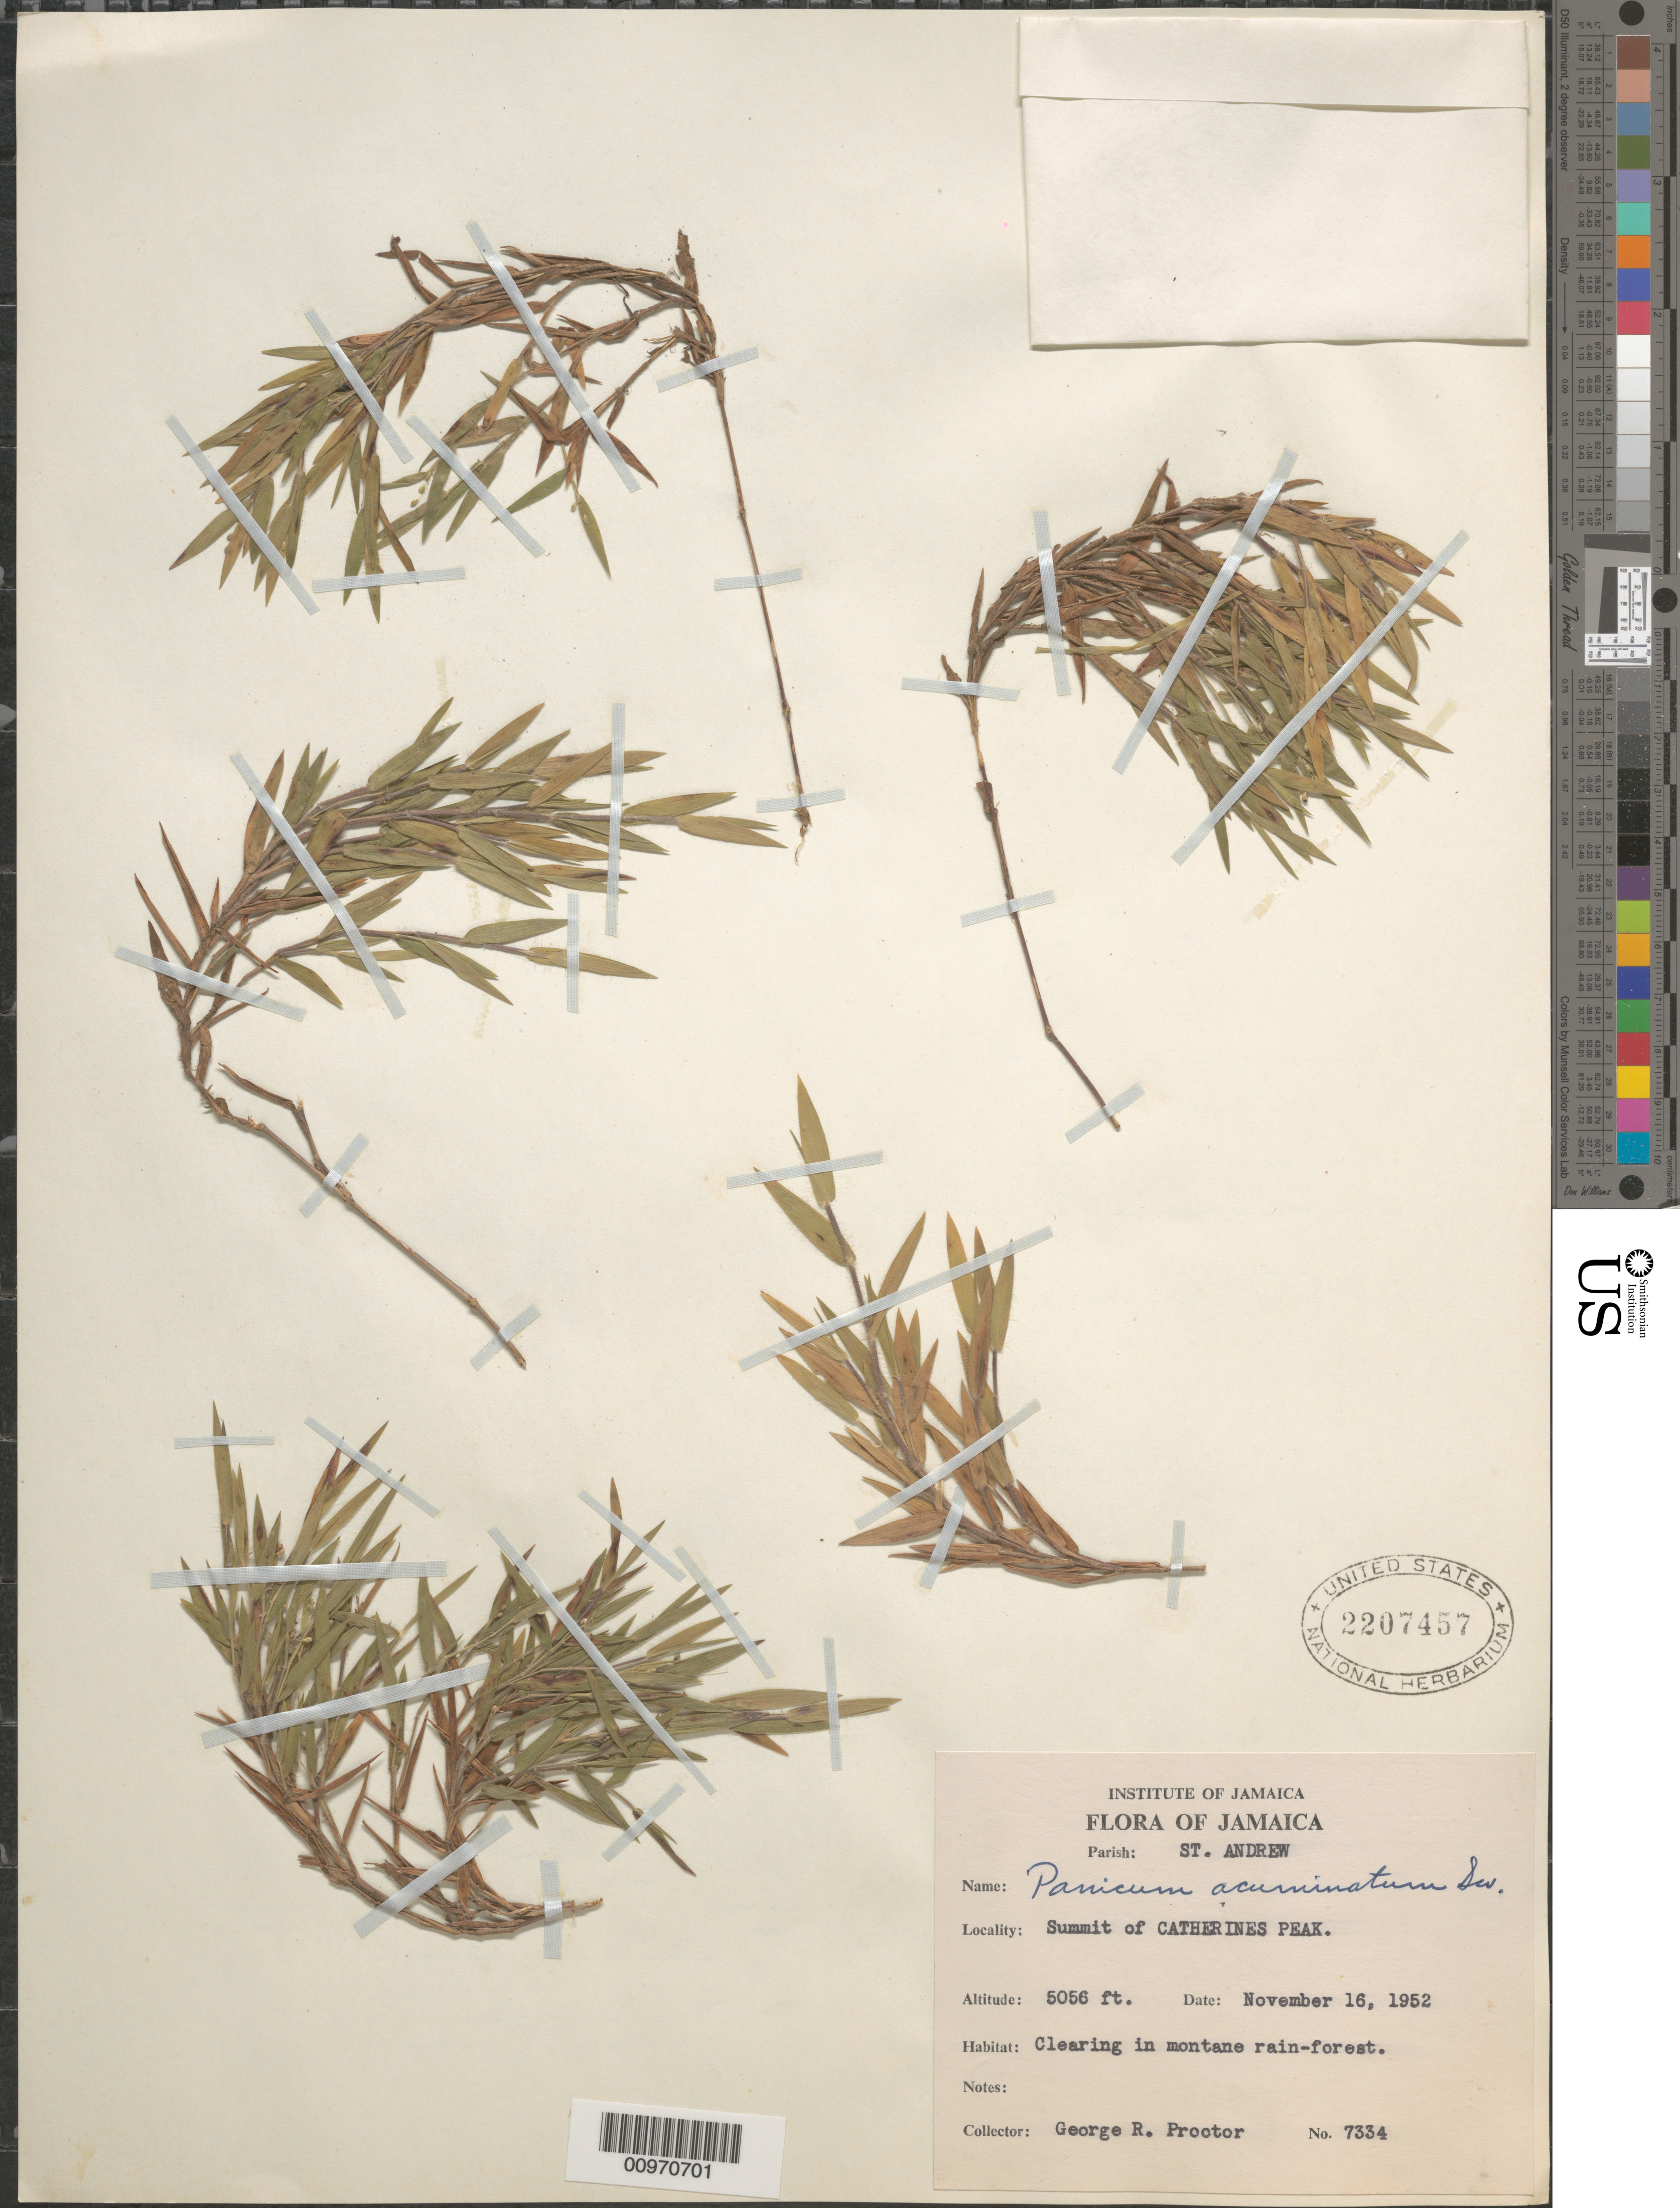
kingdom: Plantae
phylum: Tracheophyta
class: Liliopsida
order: Poales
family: Poaceae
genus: Panicum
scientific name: Panicum acuminatum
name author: Sw.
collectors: G. R. Proctor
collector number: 7334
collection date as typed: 16 Nov 1952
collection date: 1952-11-16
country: Jamaica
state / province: Saint Andrew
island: Jamaica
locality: Summit of Catherines Peak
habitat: Clearing in montane rain-forest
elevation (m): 1541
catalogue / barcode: US 2207457